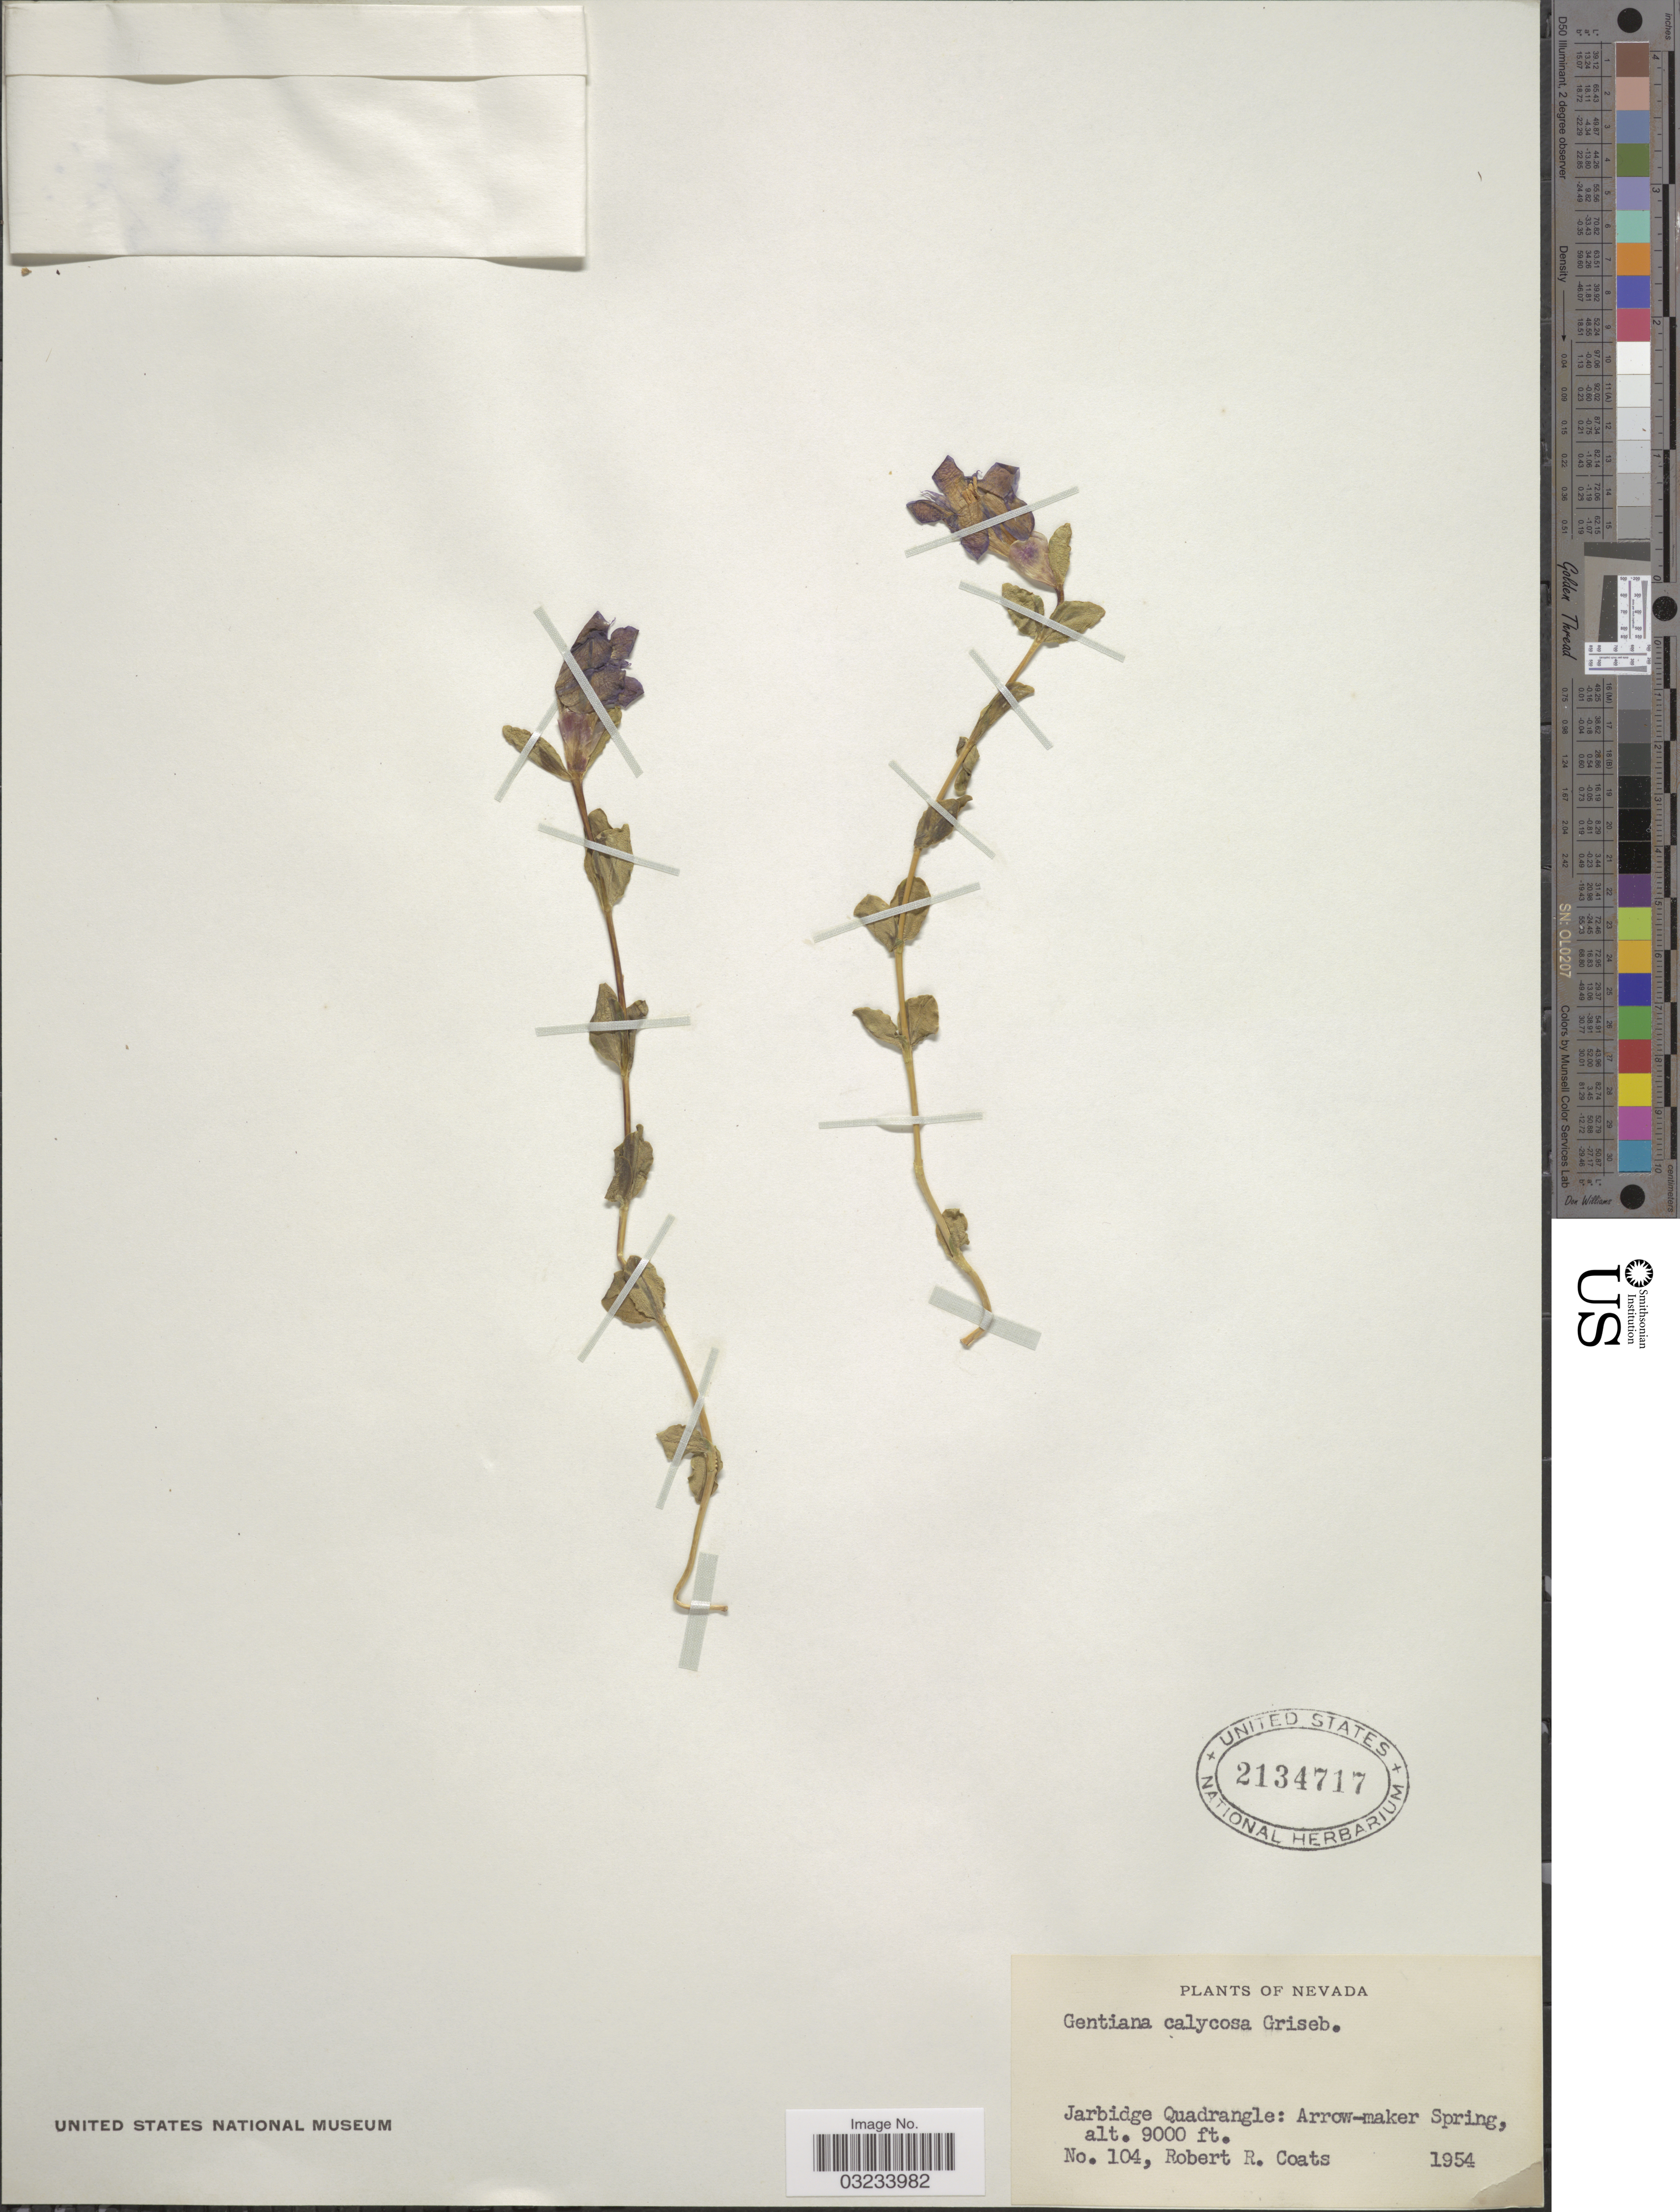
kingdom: Plantae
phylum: Tracheophyta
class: Magnoliopsida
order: Gentianales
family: Gentianaceae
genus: Gentiana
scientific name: Gentiana calycosa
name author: Griseb.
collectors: R. Coats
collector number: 104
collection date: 1954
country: United States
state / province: Nevada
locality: Jarbridge Quadrangle: Arrow-maker Spring.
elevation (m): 2743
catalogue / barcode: US 2134717